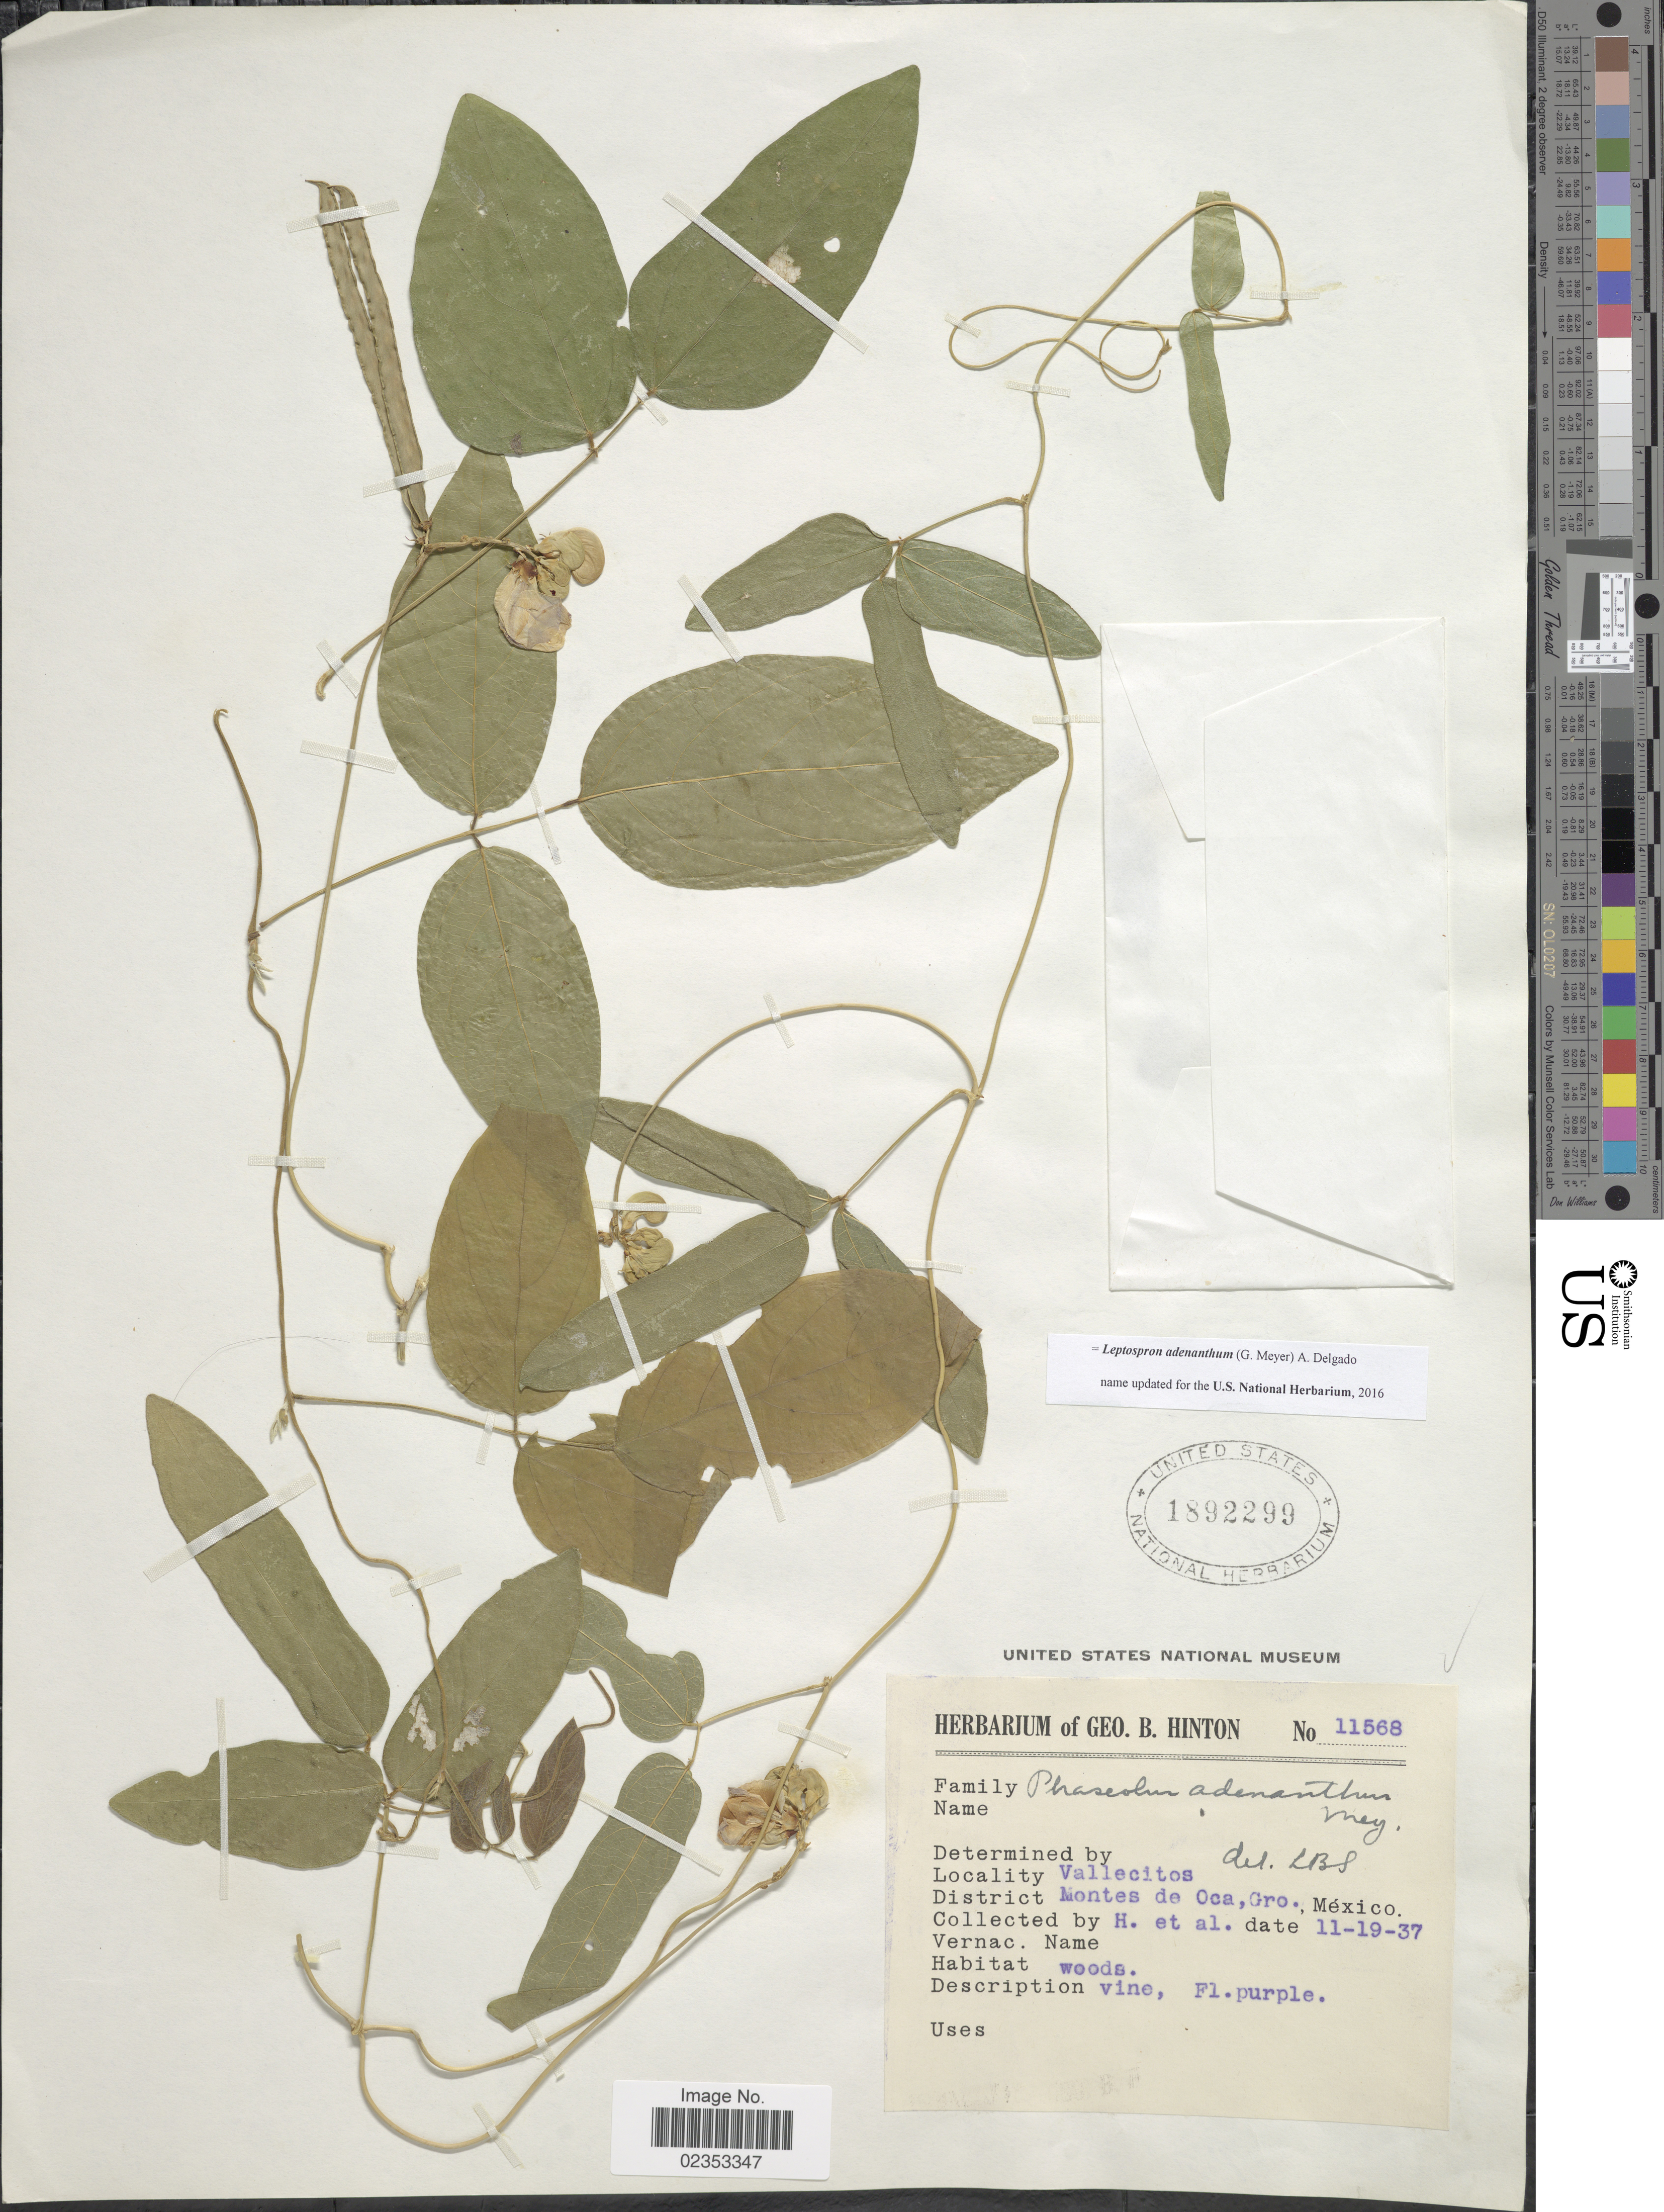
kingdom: Plantae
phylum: Tracheophyta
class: Magnoliopsida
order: Fabales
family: Fabaceae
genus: Leptospron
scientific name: Leptospron adenanthum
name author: (G. Mey.) A. Delgado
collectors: G. B. Hinton & et al.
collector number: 11568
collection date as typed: Transcribed d/m/y: 19/11/37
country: Mexico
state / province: Guerrero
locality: Vallecitos, District Montes de Oca.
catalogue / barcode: US 1892299